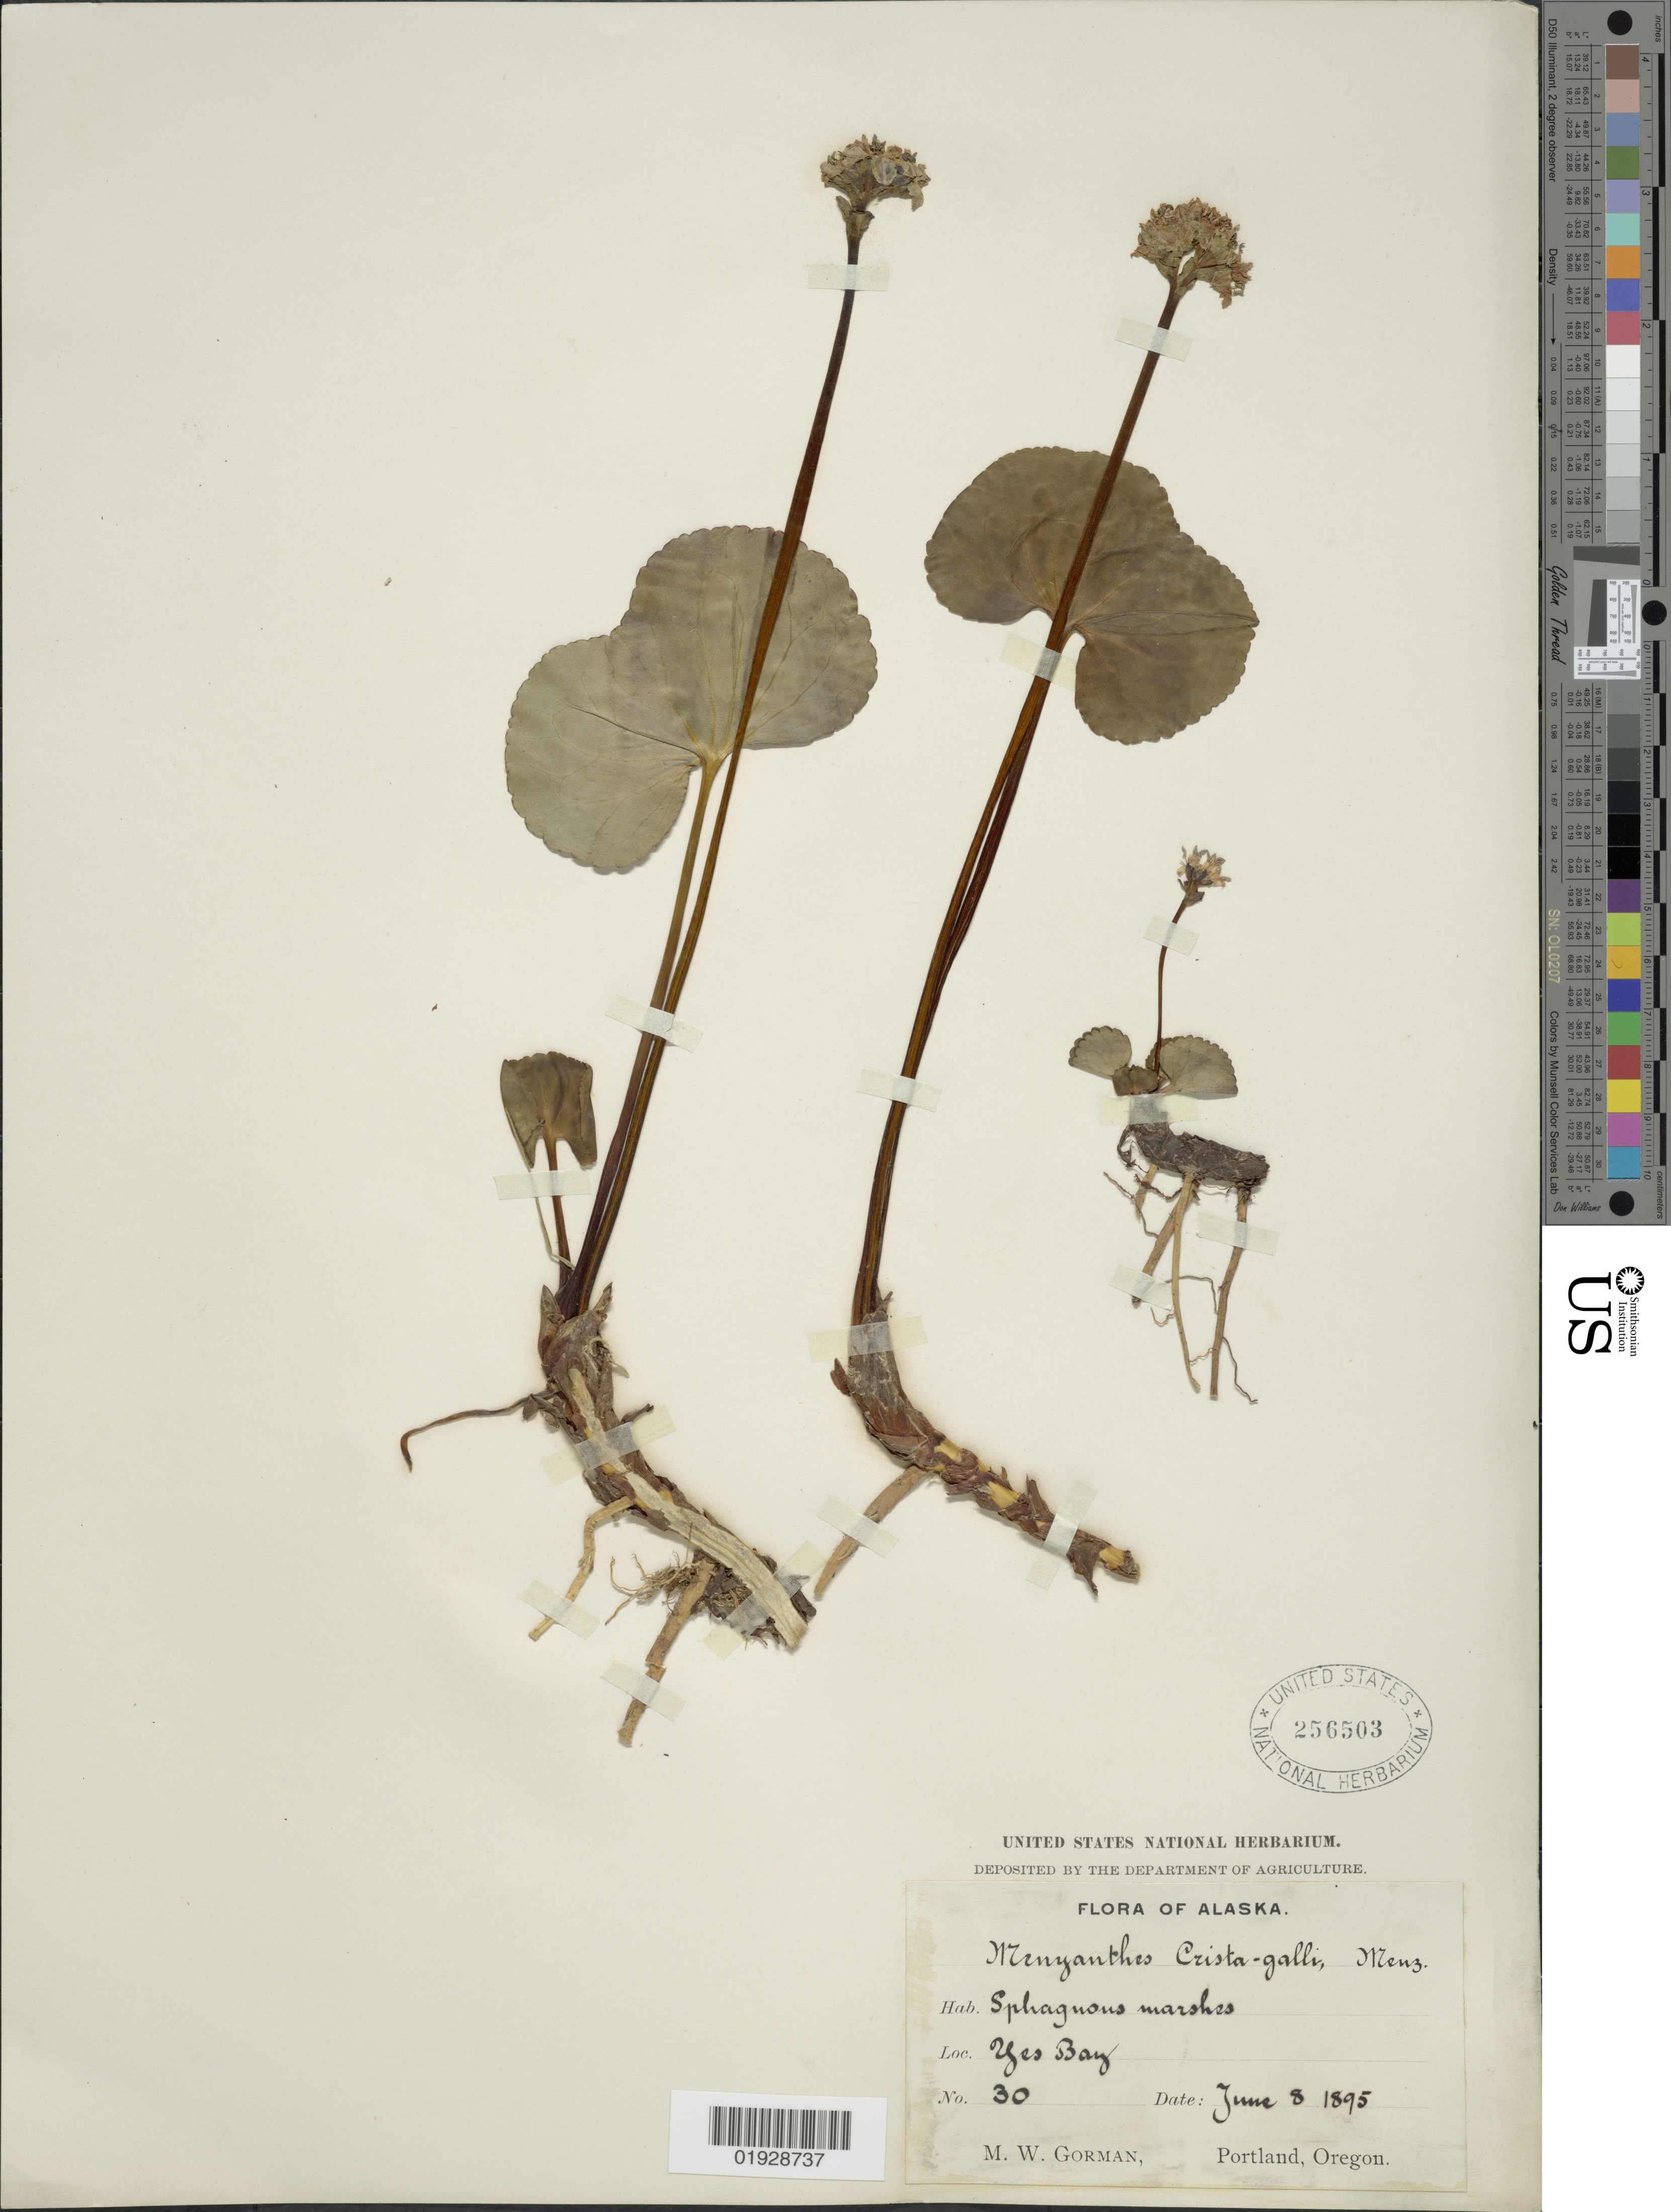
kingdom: Plantae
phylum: Tracheophyta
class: Magnoliopsida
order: Asterales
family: Menyanthaceae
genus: Nephrophyllidium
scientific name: Nephrophyllidium crista-galli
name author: (Menzies ex Hook.) Gilg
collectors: M. W. Gorman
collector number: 30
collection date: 1895-06-08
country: United States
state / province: Alaska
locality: Yes Bay.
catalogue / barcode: US 256503